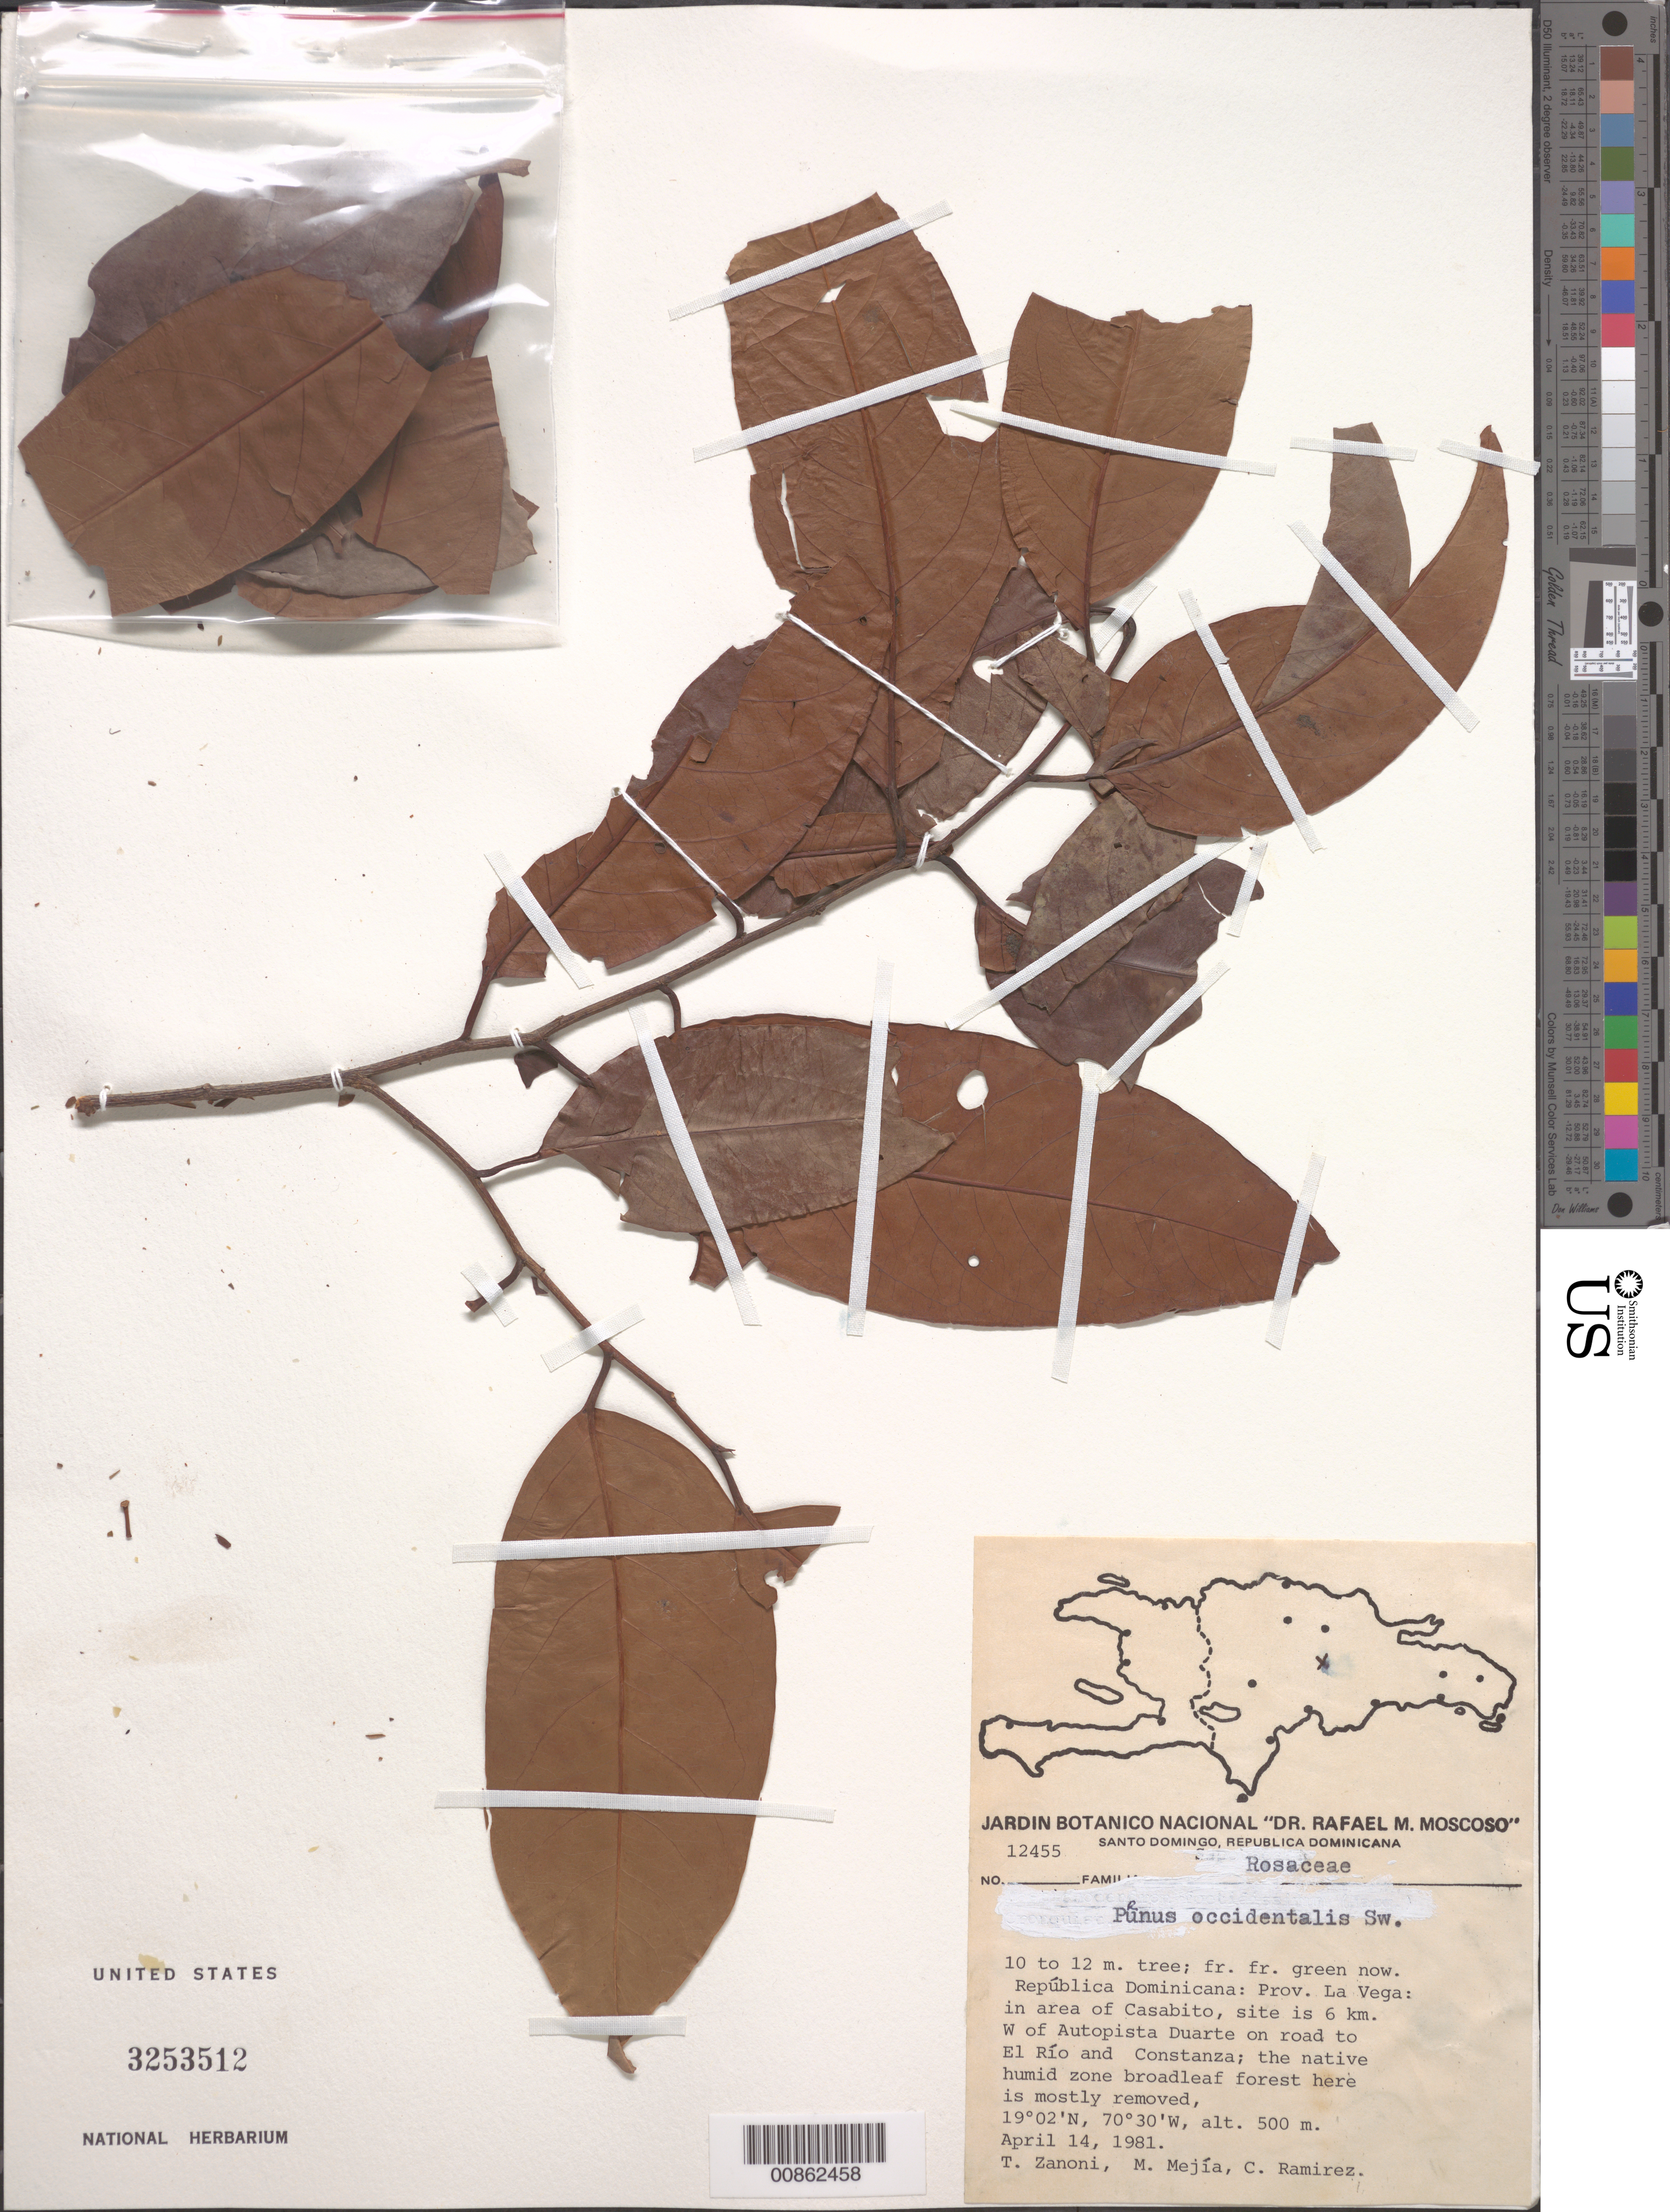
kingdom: Plantae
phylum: Tracheophyta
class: Magnoliopsida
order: Rosales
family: Rosaceae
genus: Prunus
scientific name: Prunus occidentalis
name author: Sw.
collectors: T. A. Zanoni, M. Mejia & C. Ramirez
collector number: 12455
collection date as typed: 14 Apr 1981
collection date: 1981-04-14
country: Dominican Republic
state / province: La Vega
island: Hispaniola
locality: In area of Casabito, site is 6 km W of Autopista Duarte on road to El Río and Constanza.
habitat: The native humid zone broadleaf forest here is mostly removed.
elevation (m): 500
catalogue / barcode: US 3253512